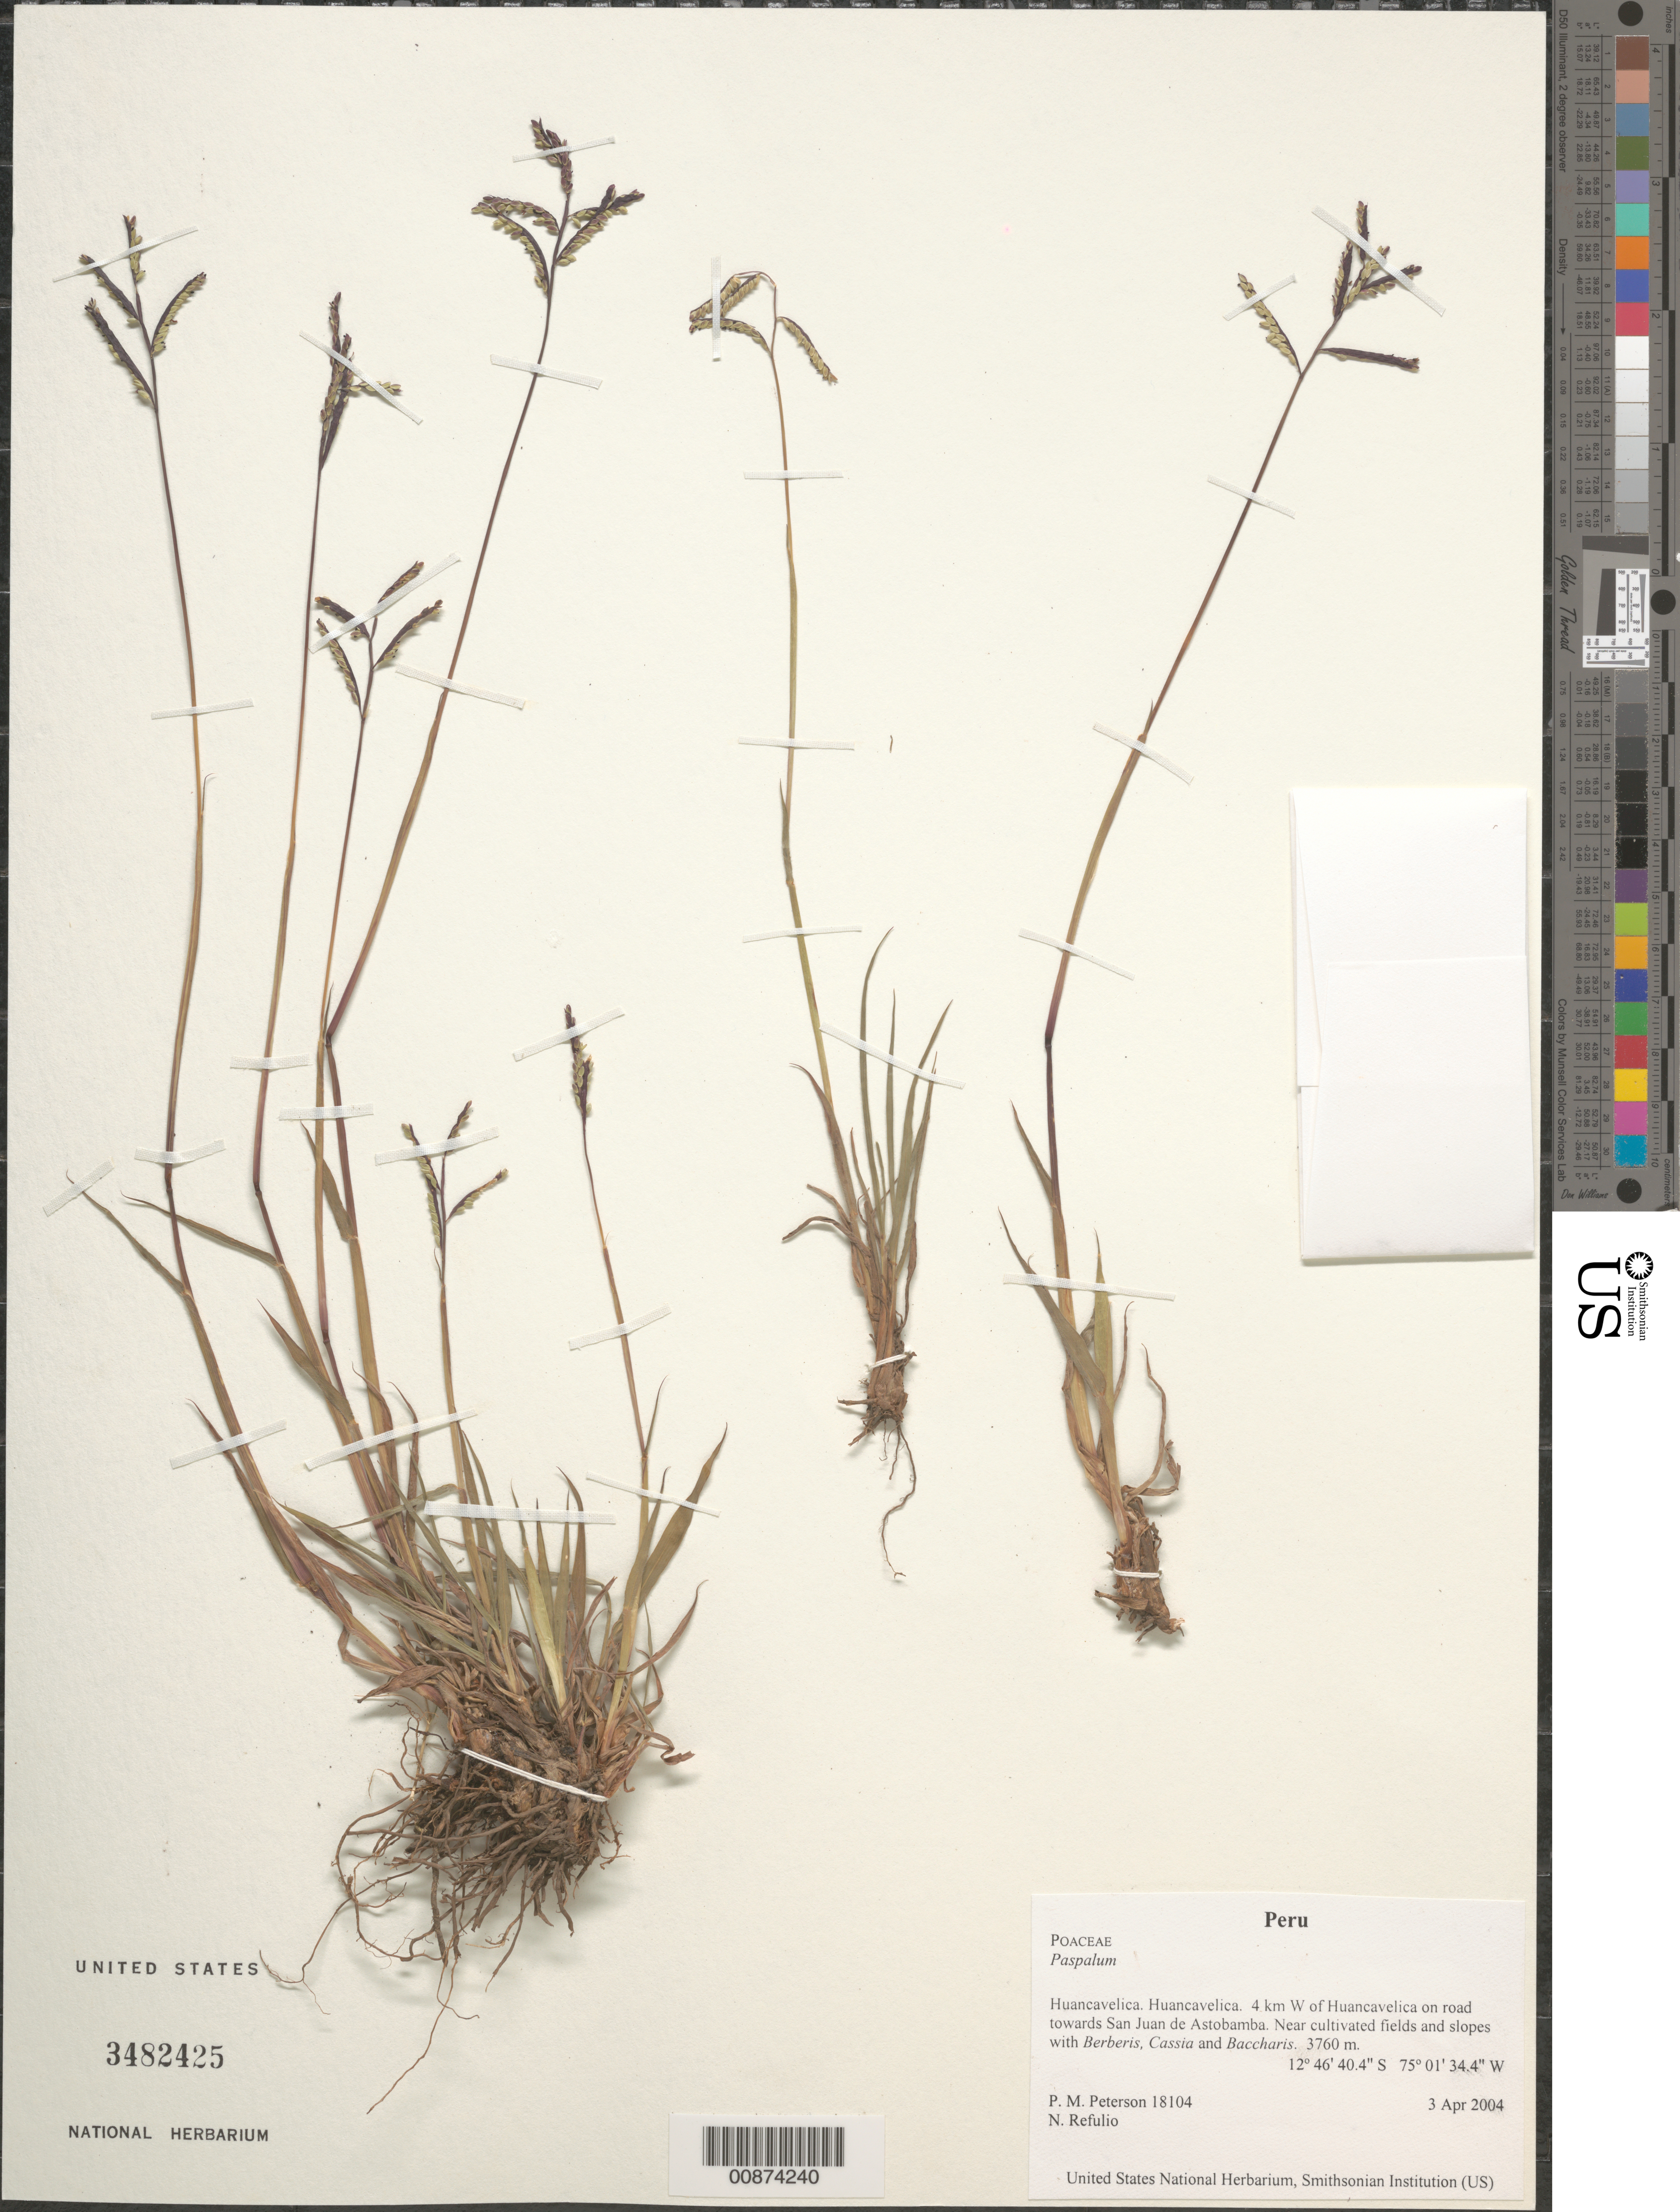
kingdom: Plantae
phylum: Tracheophyta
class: Liliopsida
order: Poales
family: Poaceae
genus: Paspalum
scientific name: Paspalum sp.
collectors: P. M. Peterson & N. Refulio-Rodríguez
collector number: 18104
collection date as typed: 03 Apr 2004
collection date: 2004-04-03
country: Peru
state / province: Huancavelica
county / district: Huancavelica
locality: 4 km W of Huancavelica on road towards San Juan de Astobamba. Near cultivated fields and slopes with Berberis, Cassia and Baccharis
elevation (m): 3760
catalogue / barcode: US 3482425